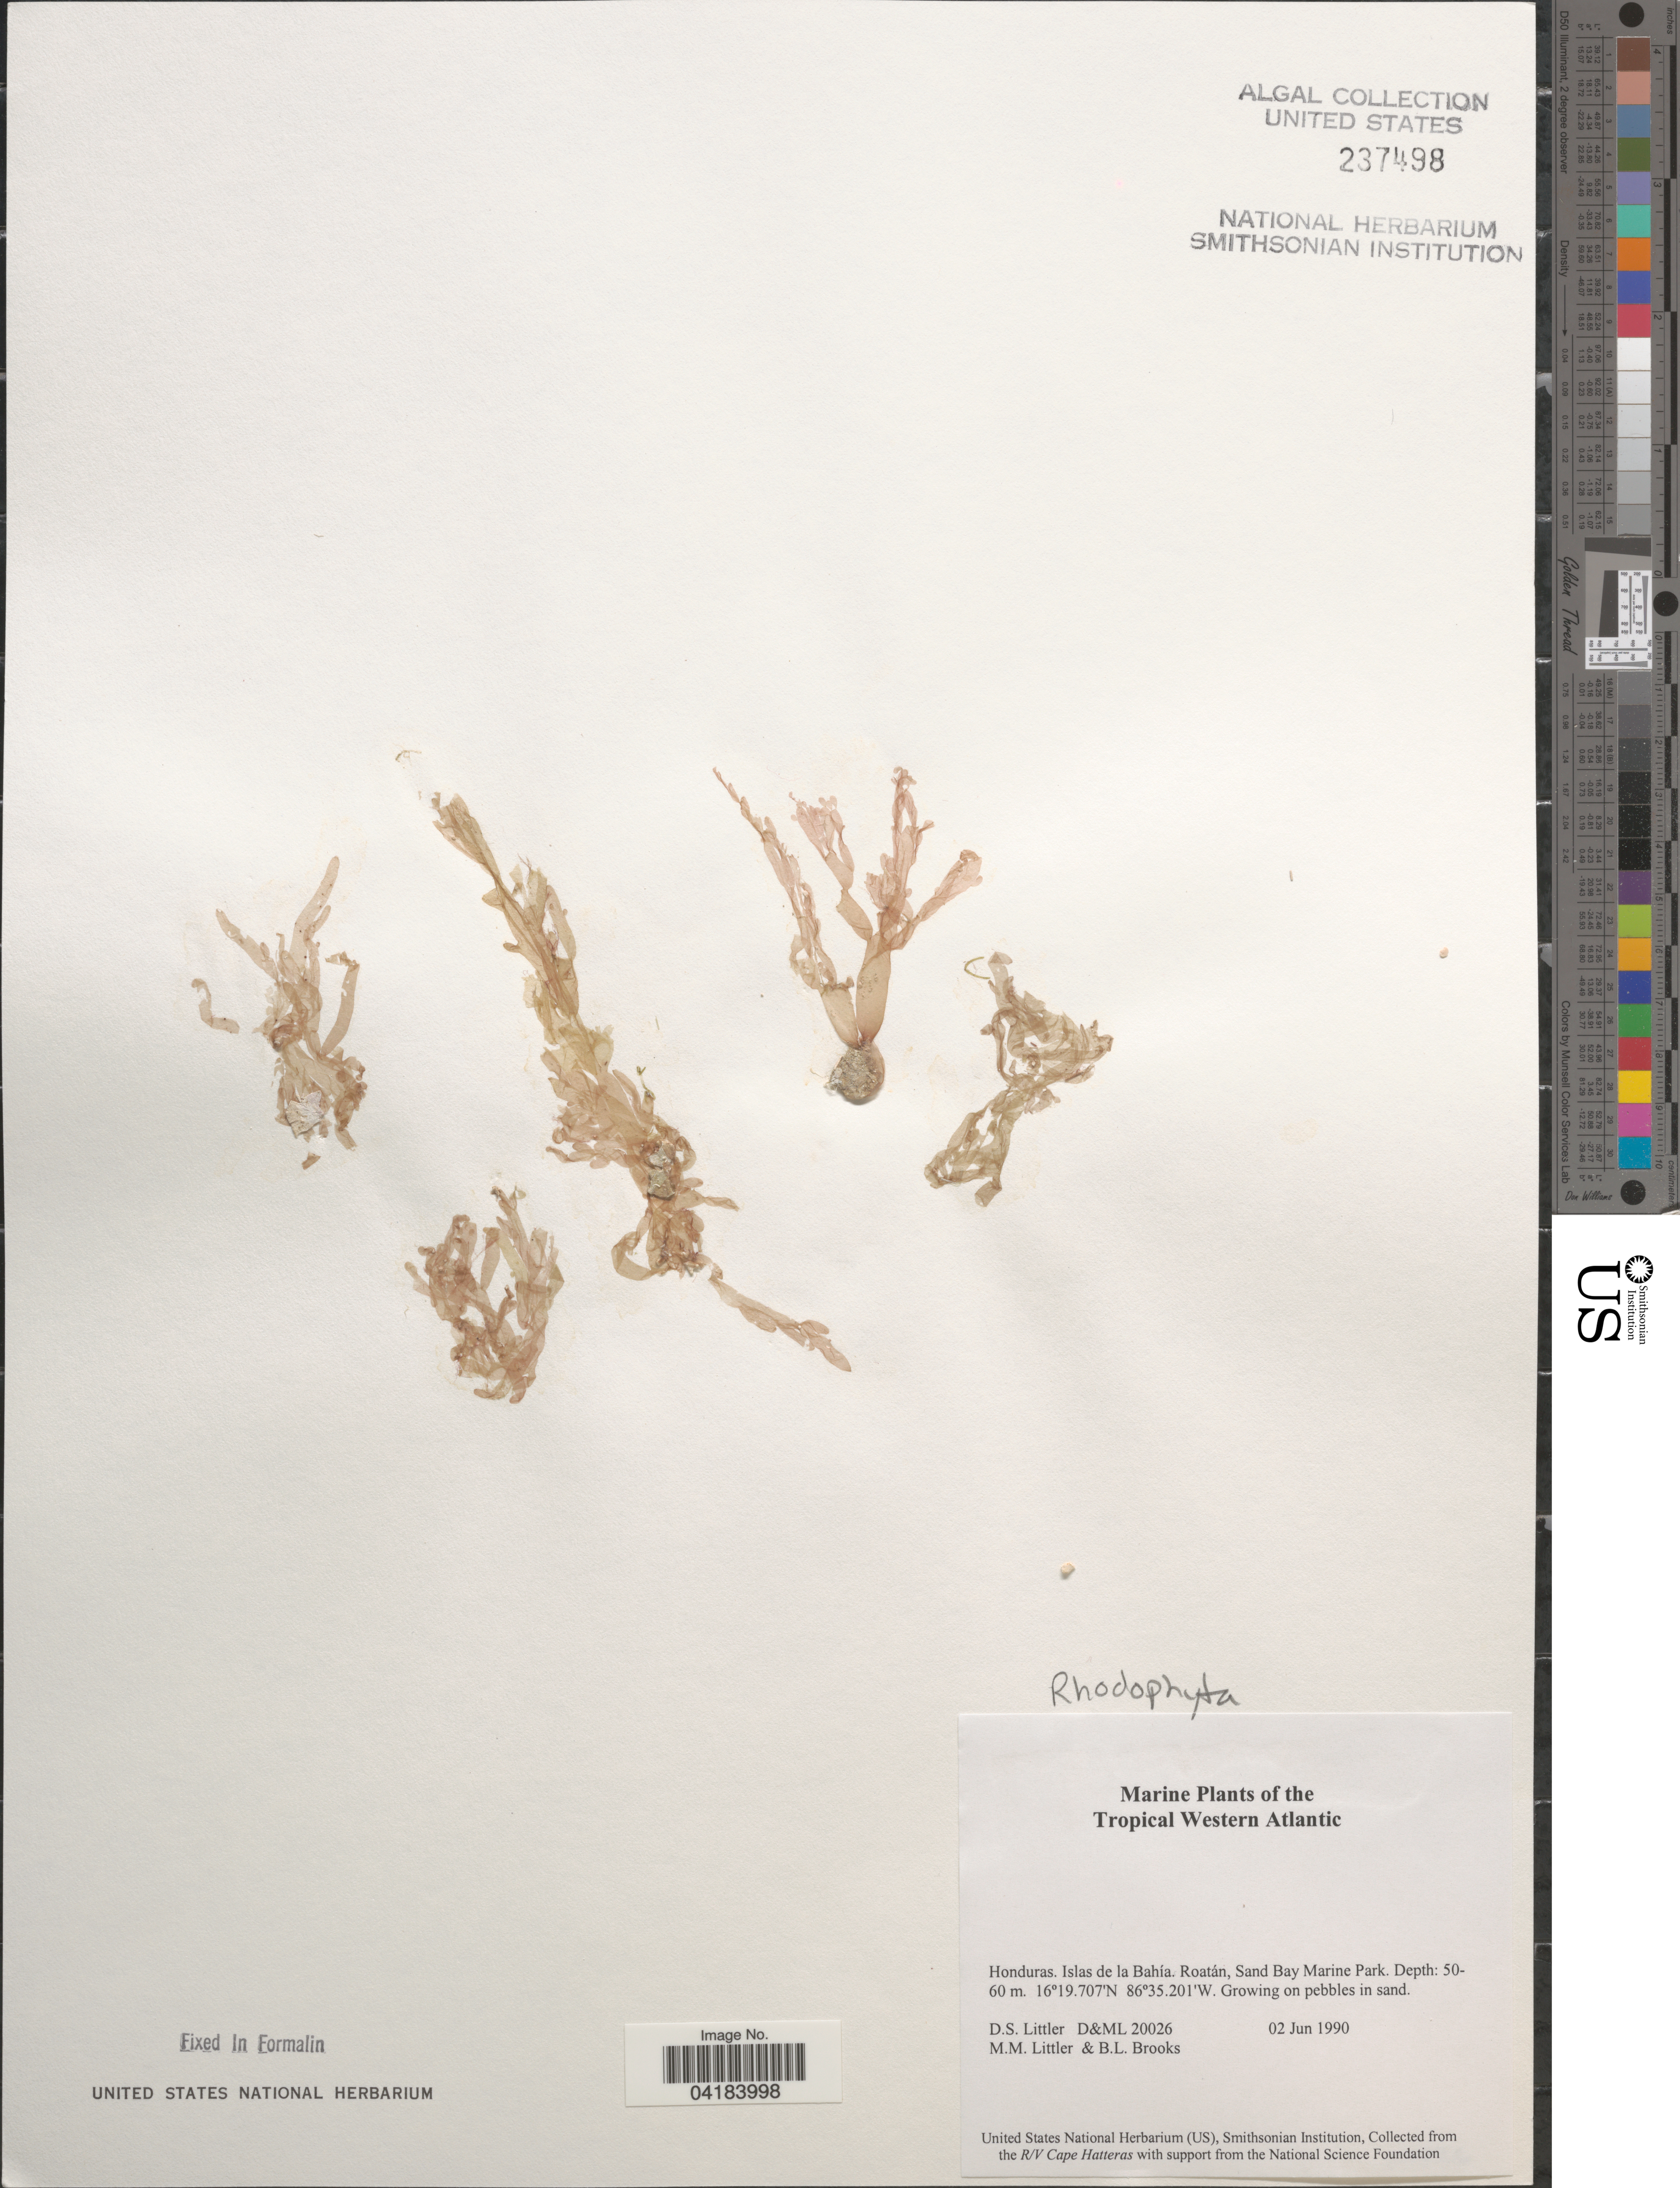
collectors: D. S. Littler & B. Brooks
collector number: D&ML20026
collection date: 1990-06-02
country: Honduras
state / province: Islas de la Bahía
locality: Tropical Western Atlantic. Roatán, Sand Bay Marine Park.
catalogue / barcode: US 237498